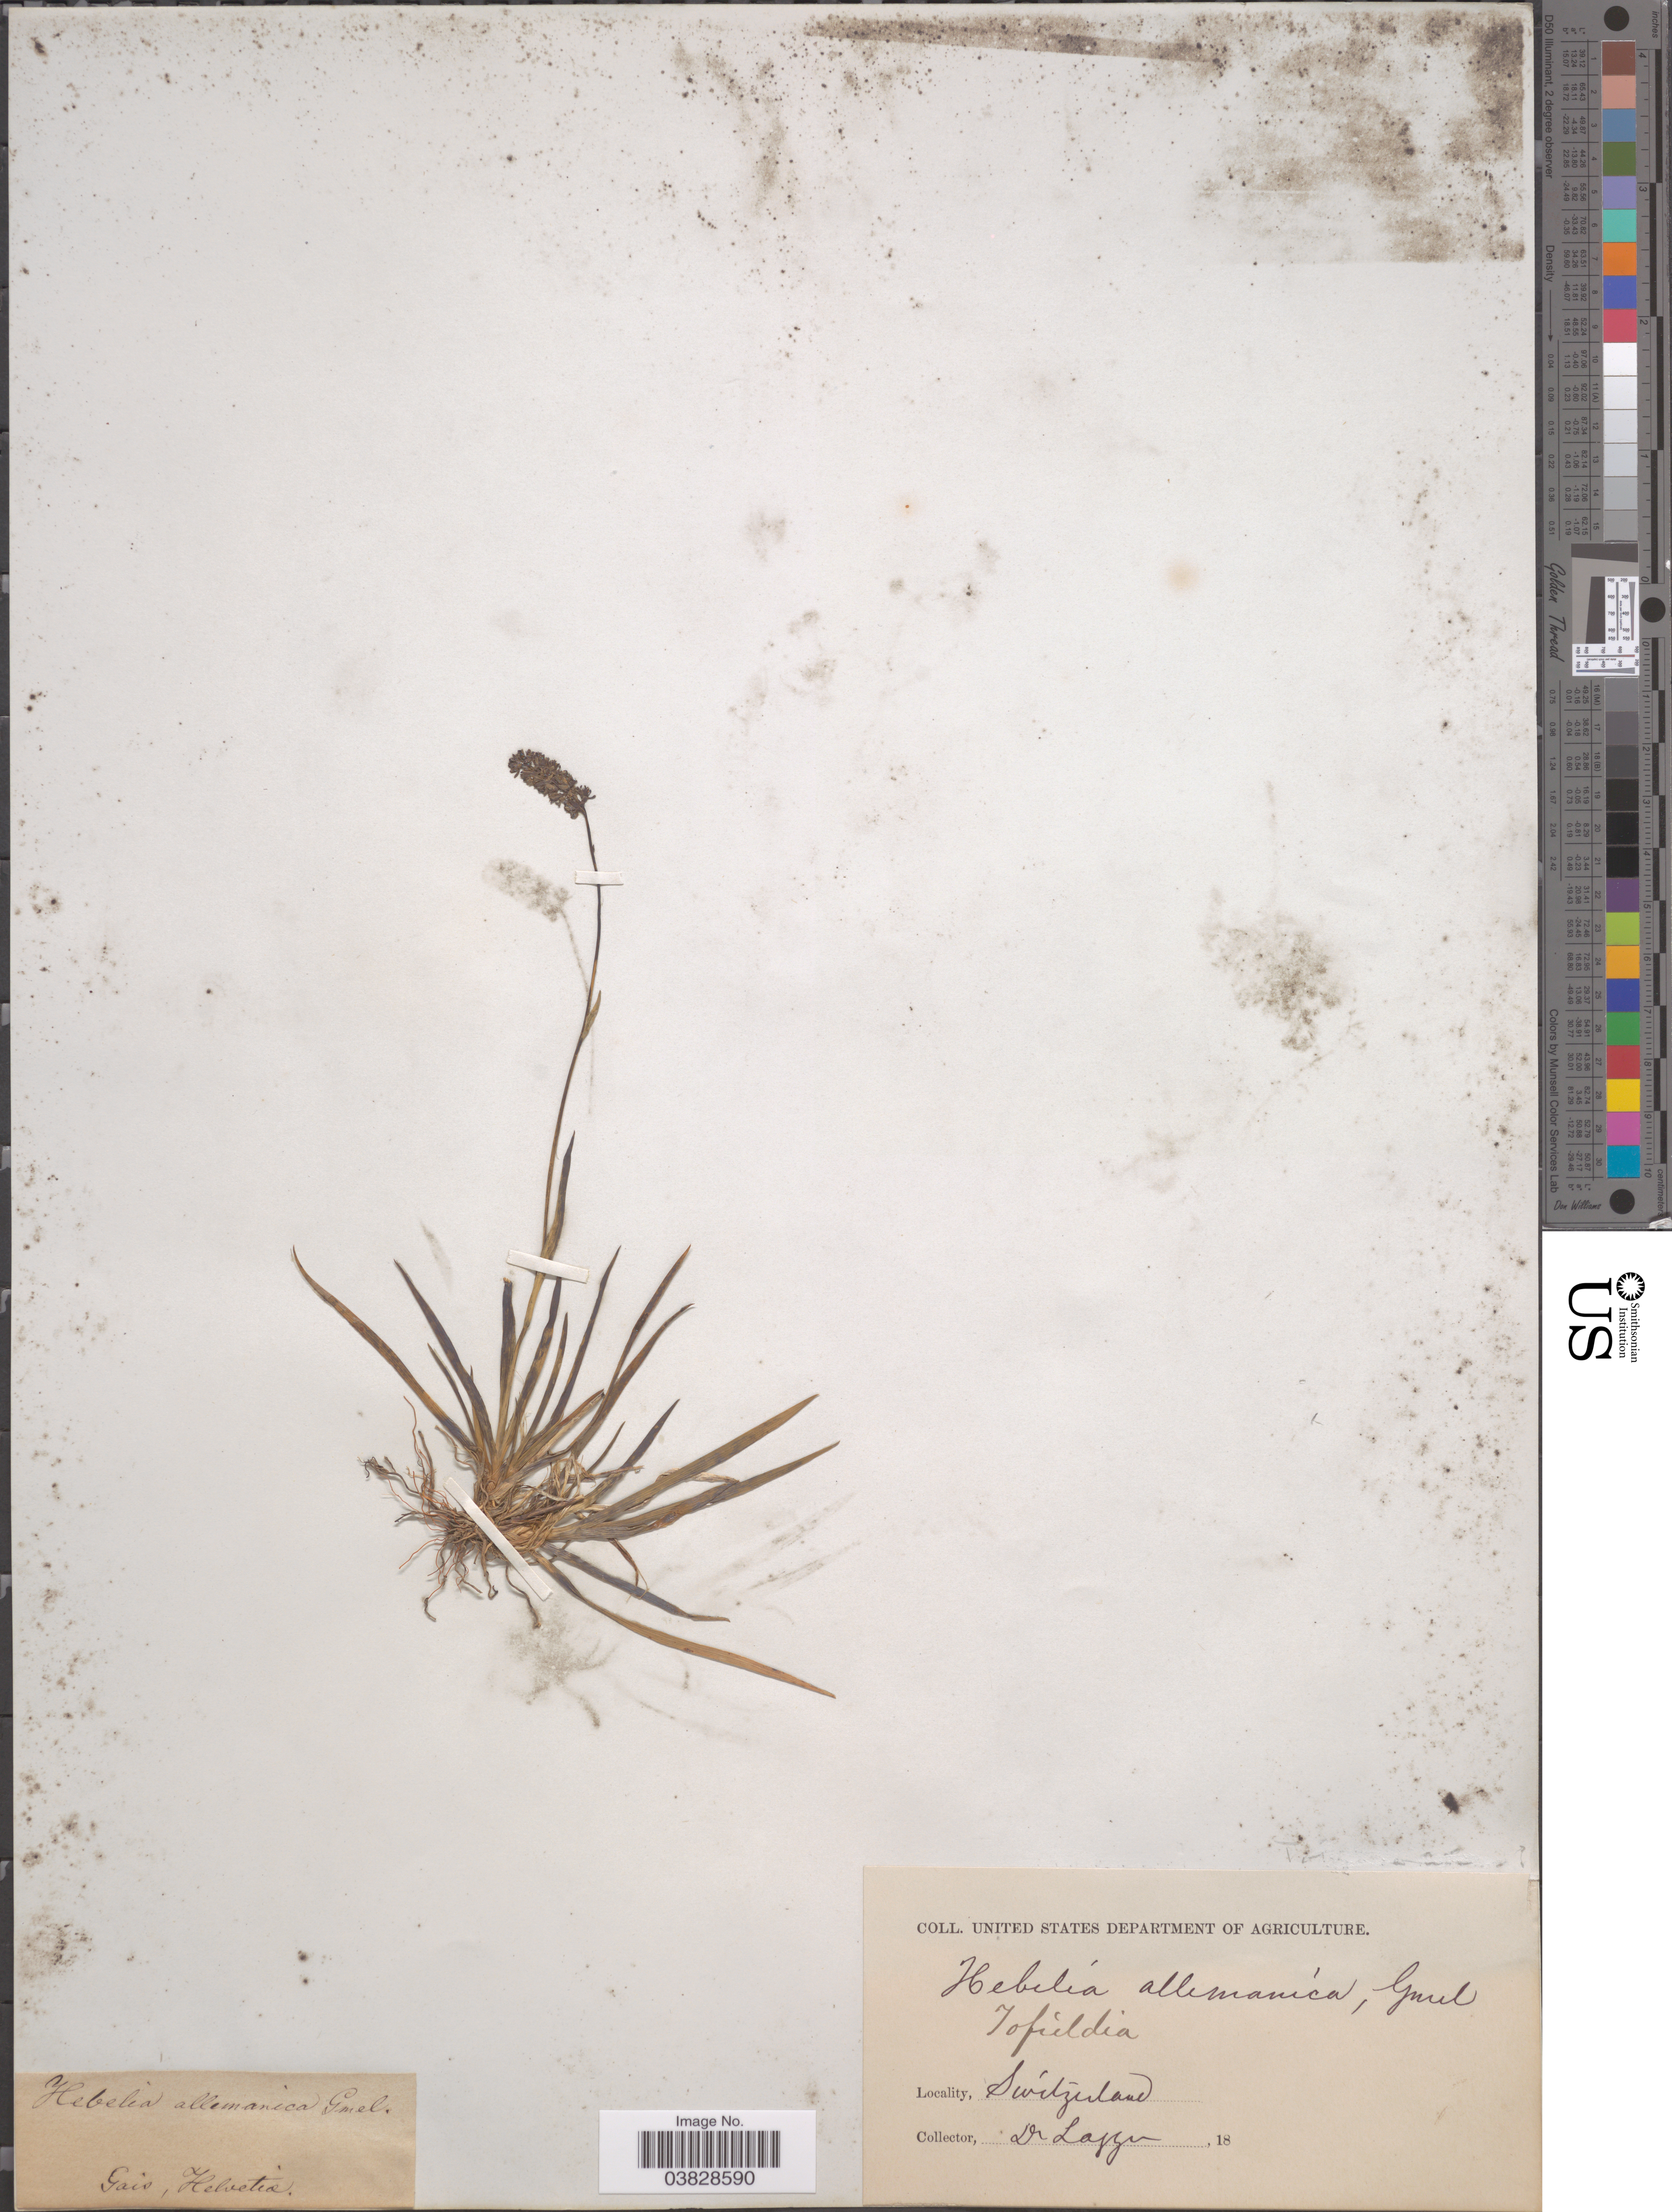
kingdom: Plantae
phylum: Tracheophyta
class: Liliopsida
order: Alismatales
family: Tofieldiaceae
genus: Tofieldia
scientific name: Tofieldia sp.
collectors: F. J. Lagger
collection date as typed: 18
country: Switzerland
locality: Gais, Helvetica.